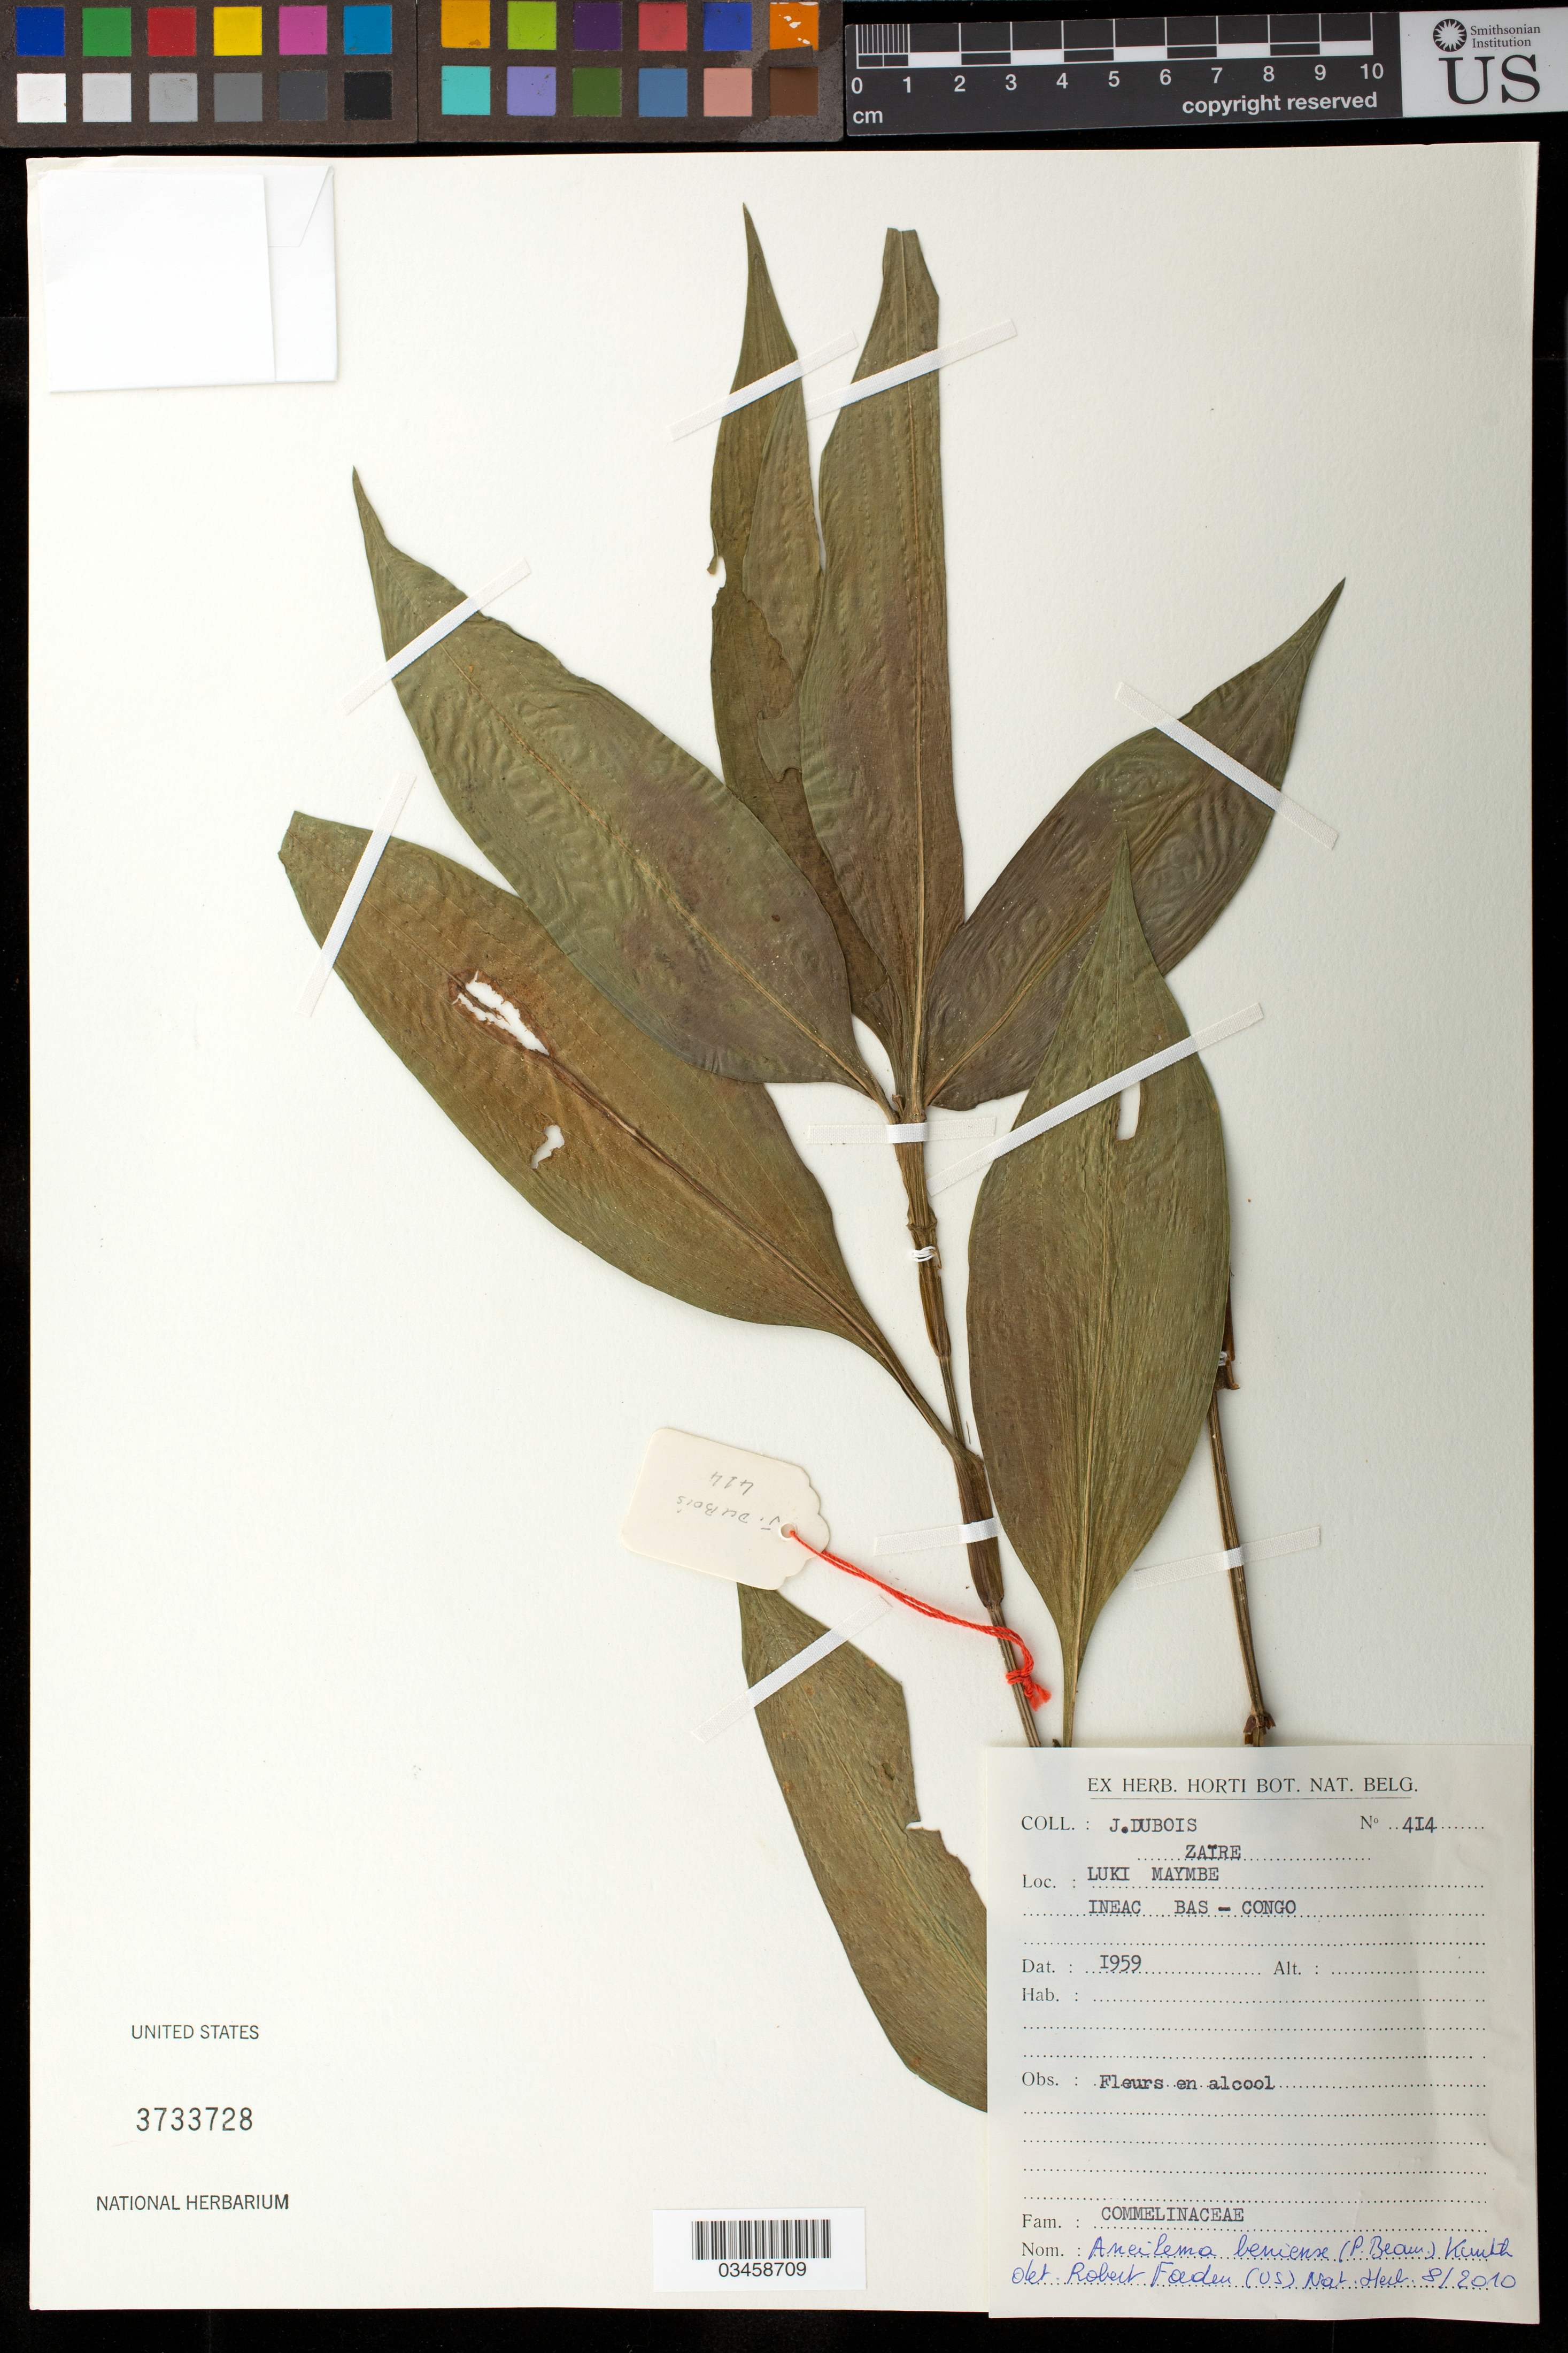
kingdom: Plantae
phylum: Tracheophyta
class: Liliopsida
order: Commelinales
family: Commelinaceae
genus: Aneilema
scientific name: Aneilema beniniense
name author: (P. Beauv.) Kunth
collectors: J. Dubois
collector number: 414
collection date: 1959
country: Congo, Democratic Republic of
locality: Luki Maymbe, Ineas Bas-Congo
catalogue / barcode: US 3733728